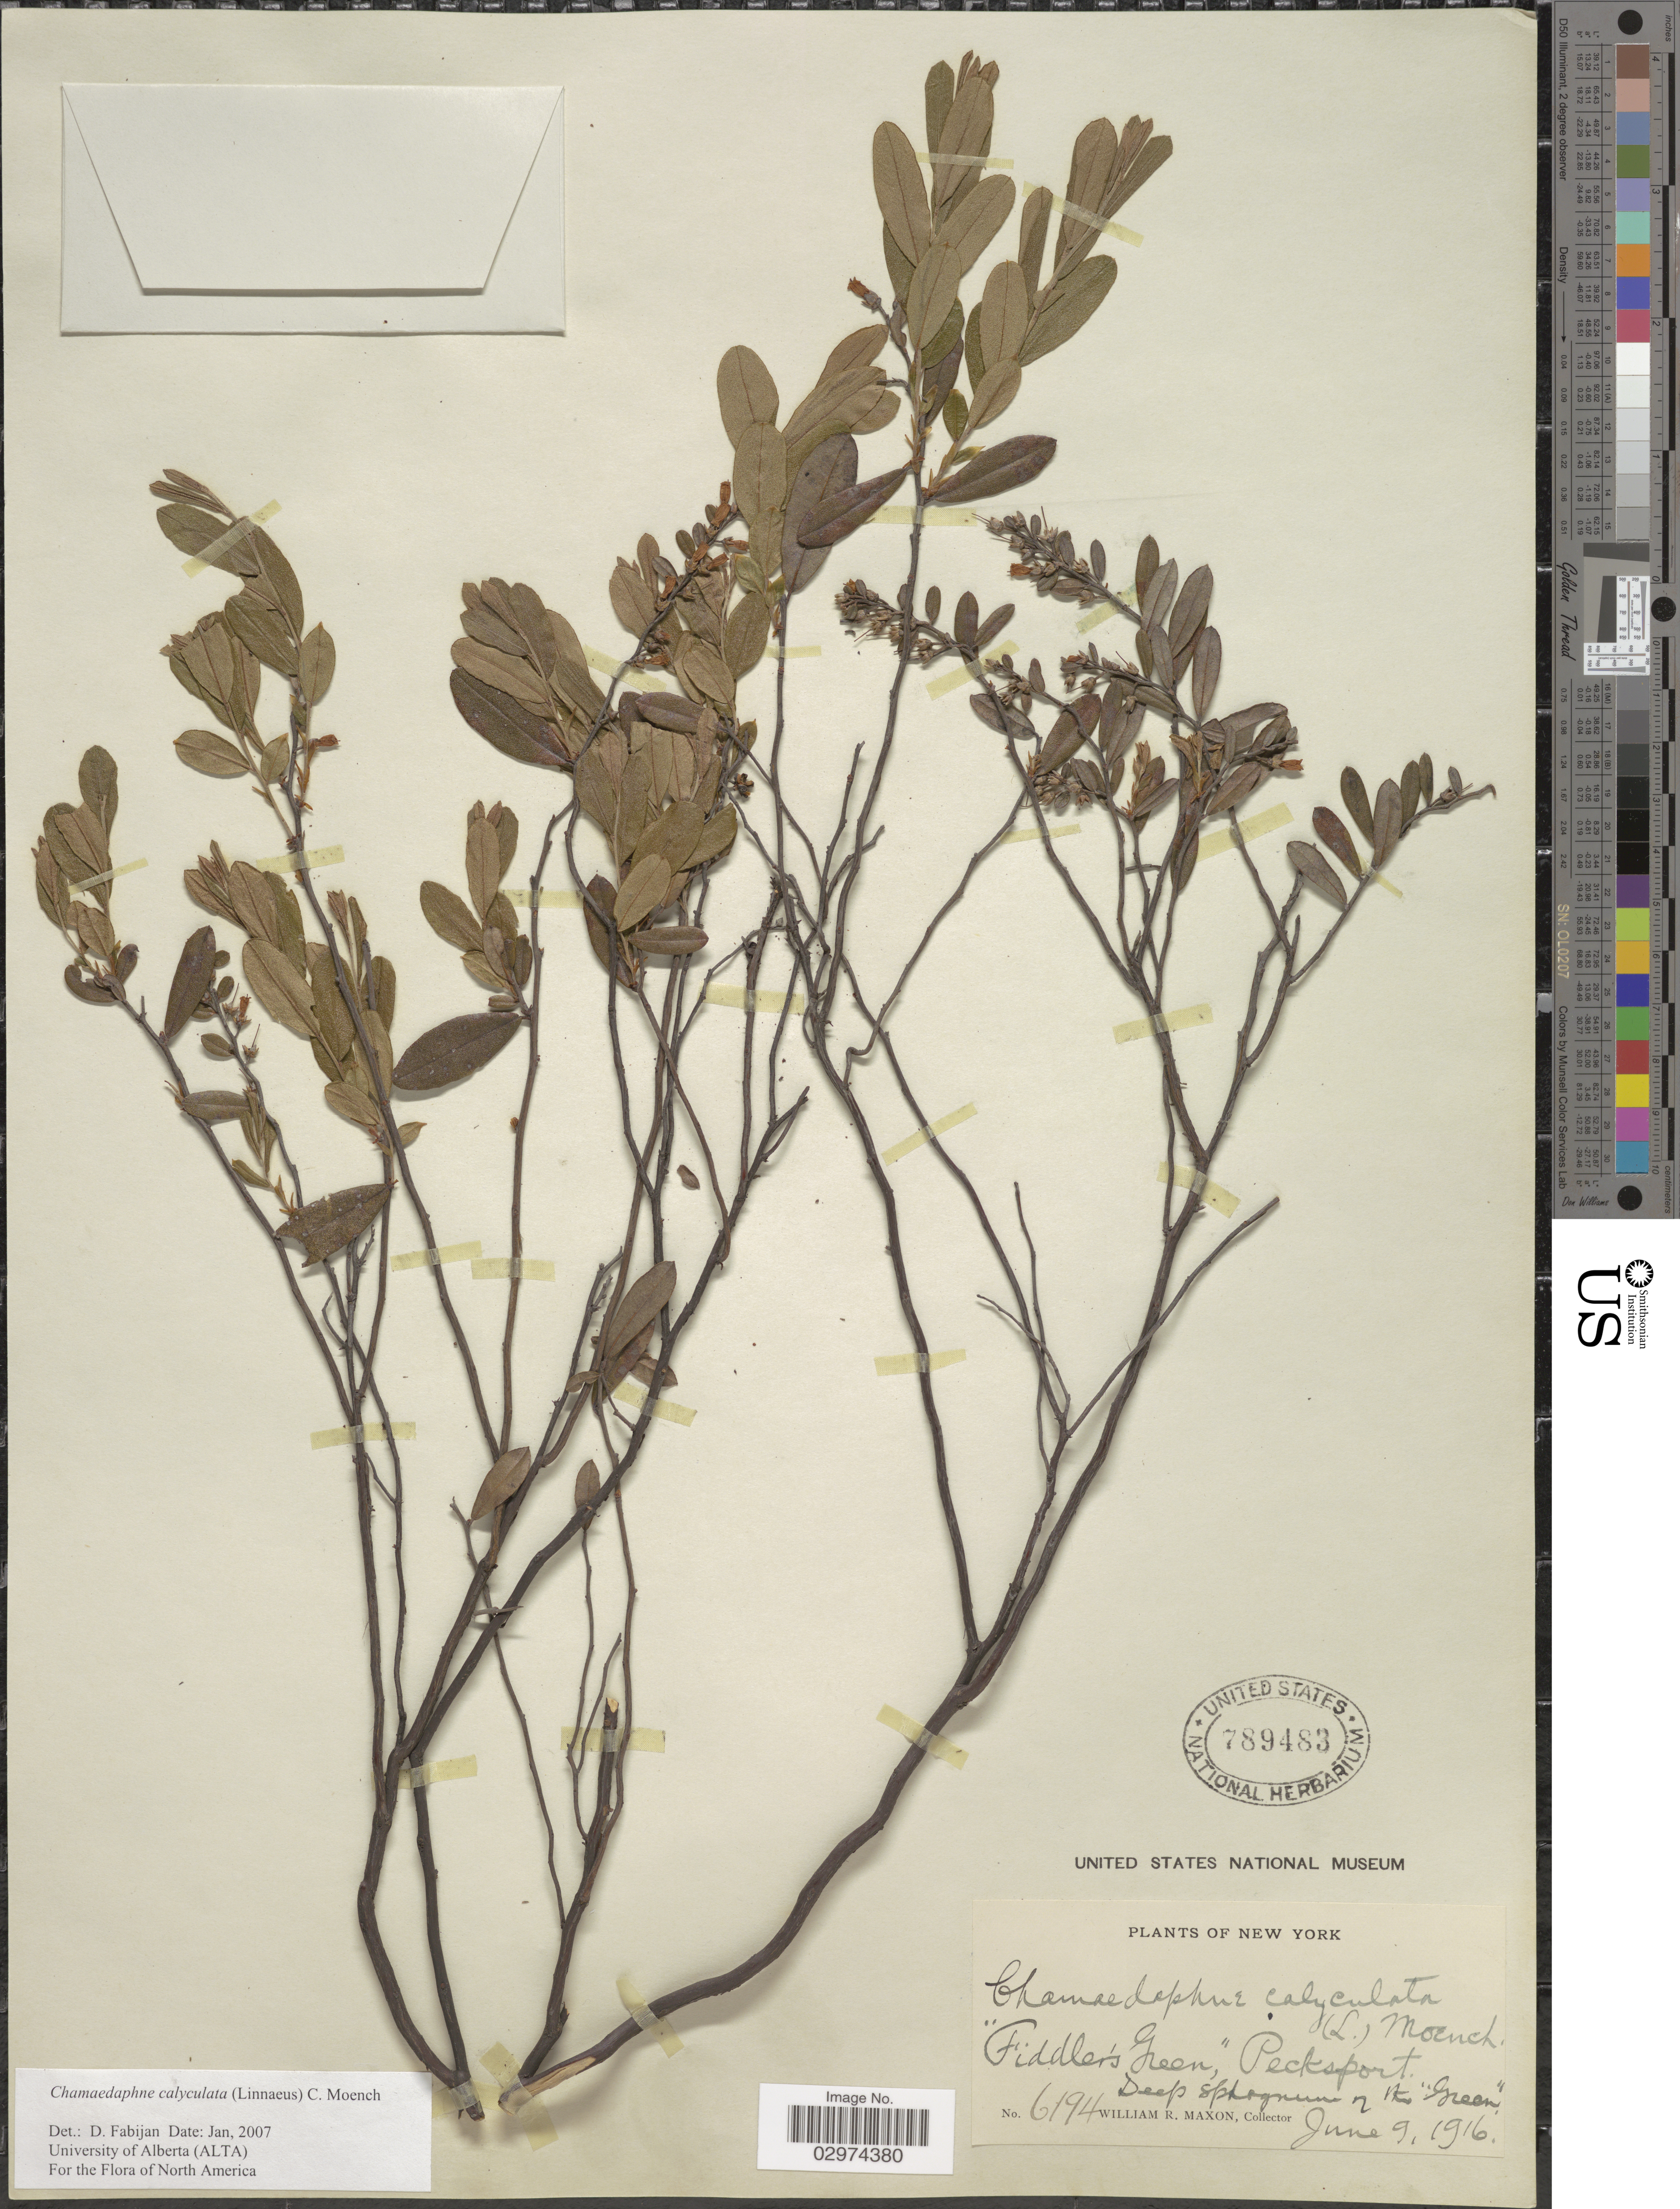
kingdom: Plantae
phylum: Tracheophyta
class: Magnoliopsida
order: Ericales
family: Ericaceae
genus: Chamaedaphne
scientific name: Chamaedaphne calyculata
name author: (L.) Moench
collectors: W. R. Maxon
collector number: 6194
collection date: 1916-06-09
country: United States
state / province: New York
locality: Fiddler's Green,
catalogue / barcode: US 789483